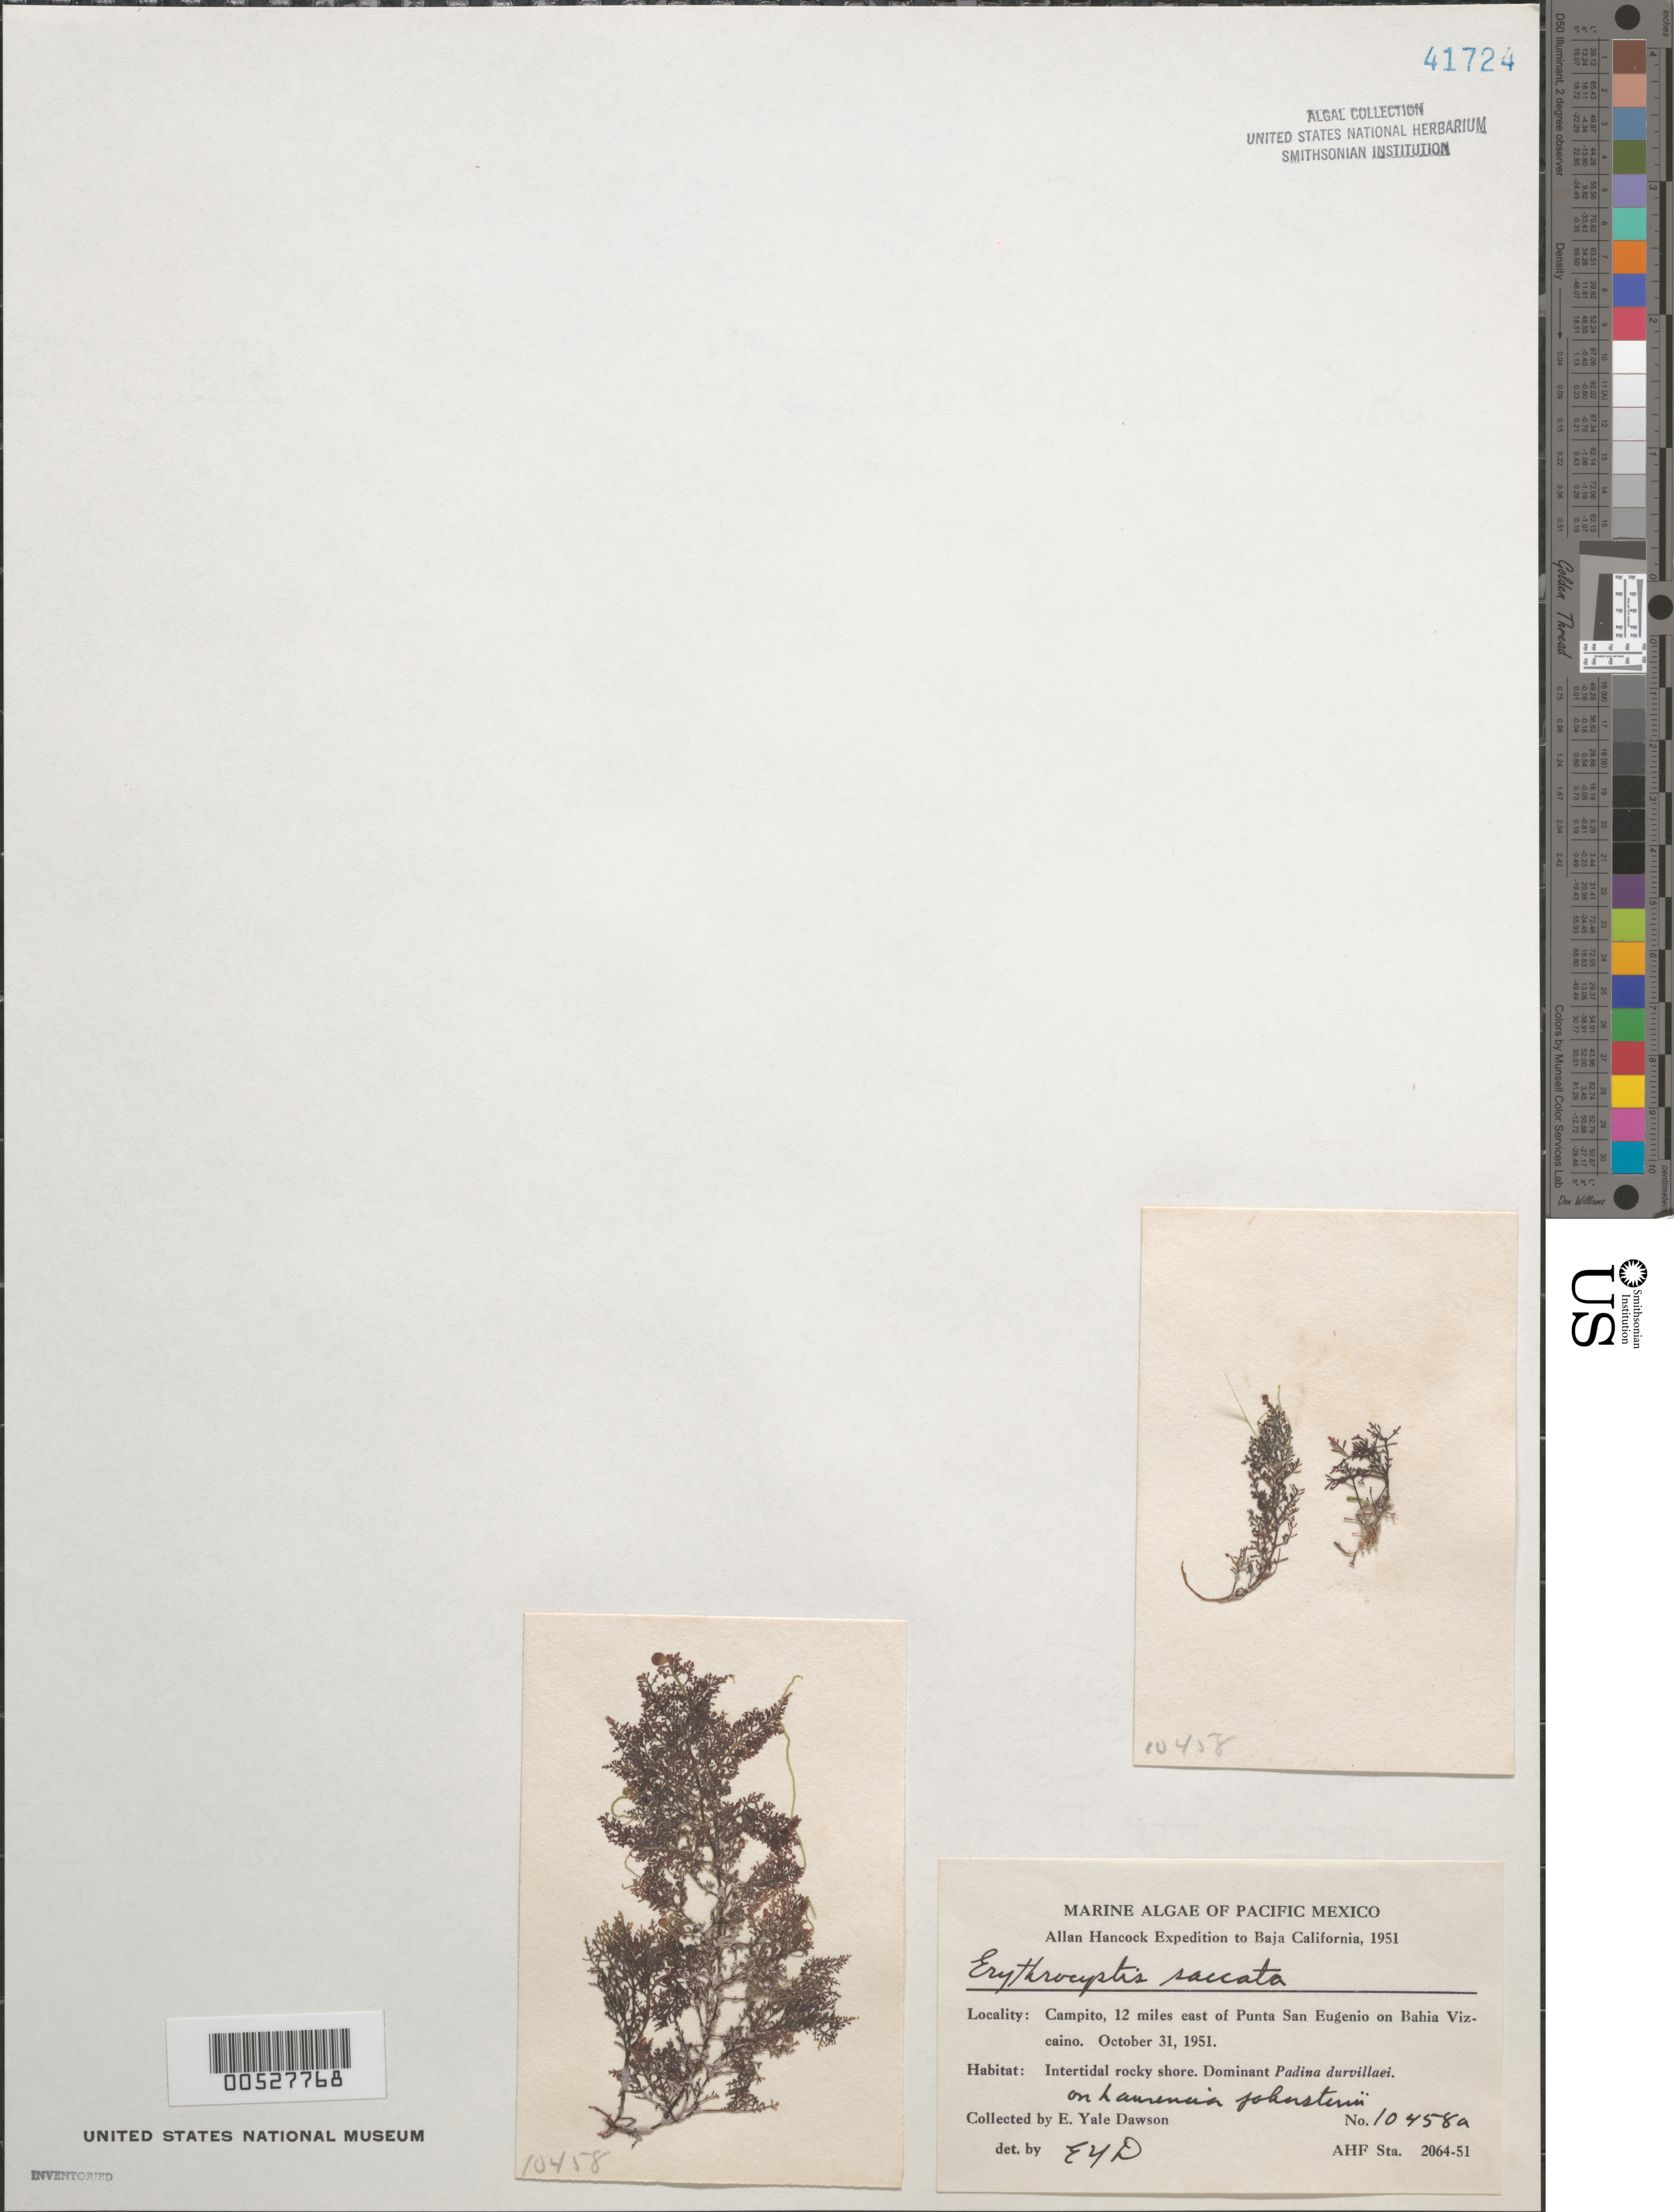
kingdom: Plantae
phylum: Rhodophyta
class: Florideophyceae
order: Ceramiales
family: Rhodomelaceae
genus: Erythrocystis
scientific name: Erythrocystis saccata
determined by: Dawson, E. Y.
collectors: E. Y. Dawson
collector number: EYD 10458a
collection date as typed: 31 Oct 1951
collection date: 1951-10-31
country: Mexico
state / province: Baja California Sur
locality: Campito, 12 miles east of Punta San Eugenio, Bahia Sebastian Vizcaino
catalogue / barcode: US 41724